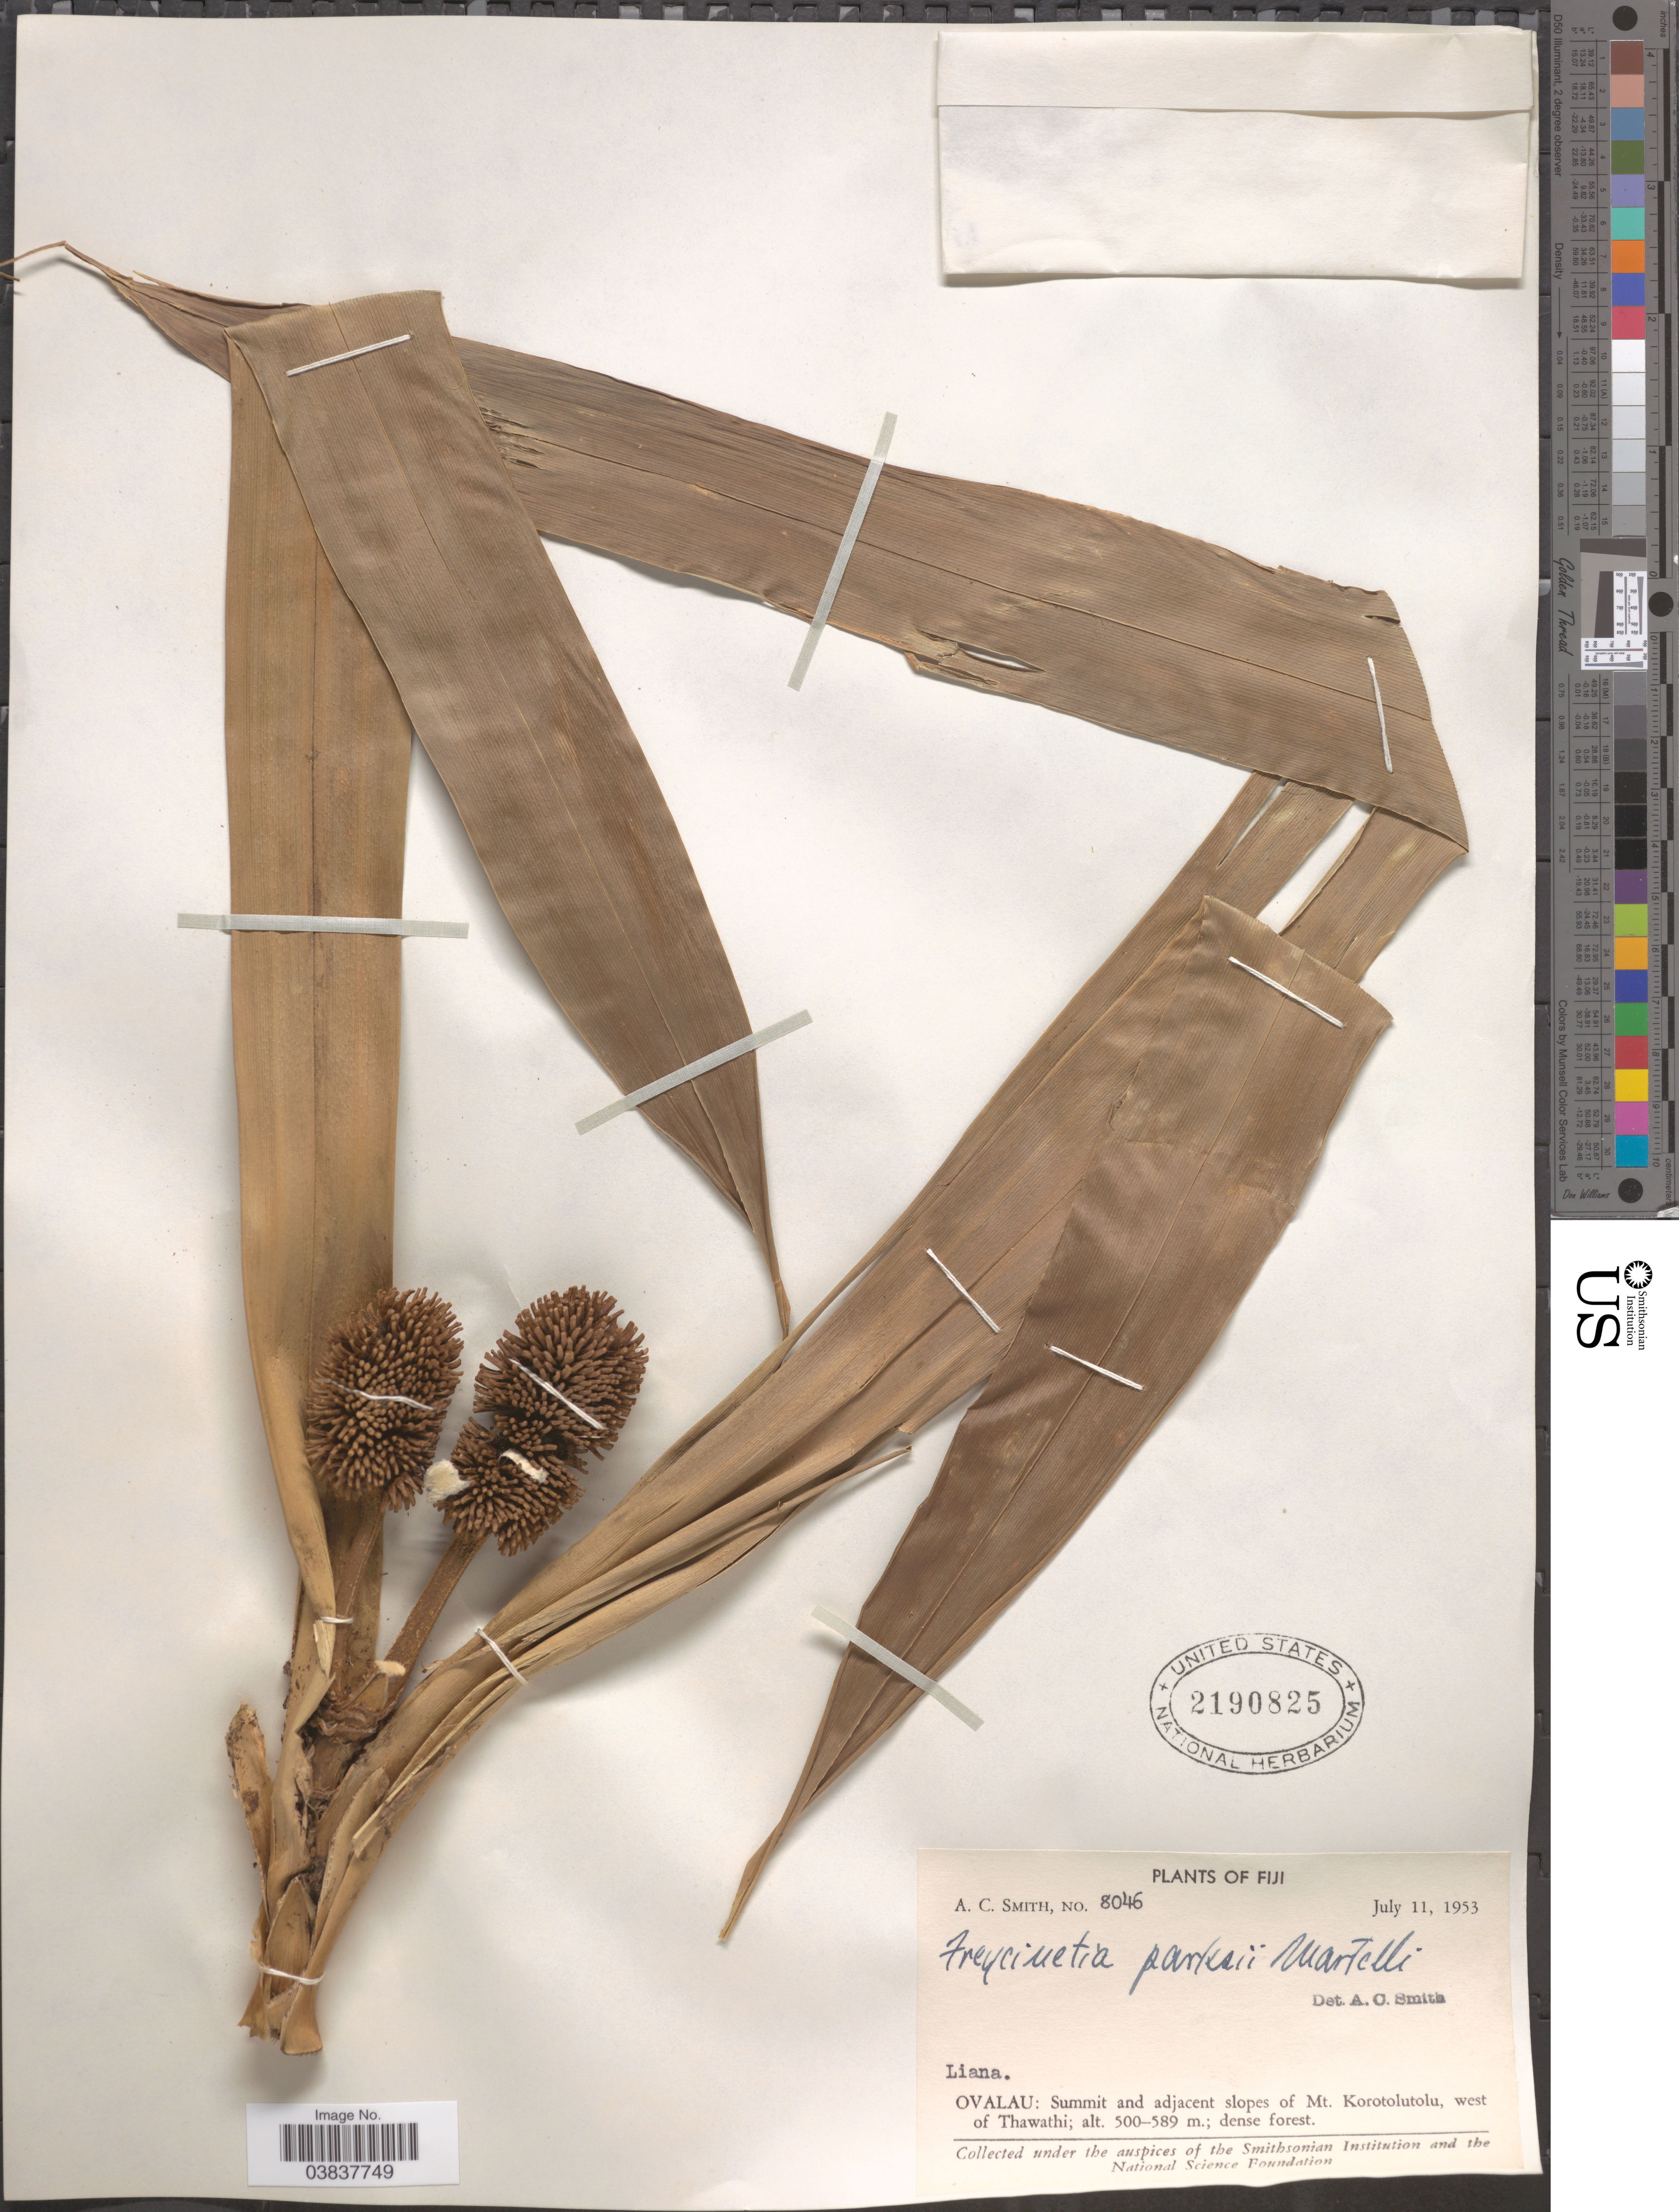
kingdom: Plantae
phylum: Tracheophyta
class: Liliopsida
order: Pandanales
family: Pandanaceae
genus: Freycinetia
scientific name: Freycinetia parksii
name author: Martelli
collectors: A. C. Smith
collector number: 8046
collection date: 1953-07-11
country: Fiji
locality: Ovalau: Summit and adjacent slopes of Mt. Korotolutolu, west of Thawathi.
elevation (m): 500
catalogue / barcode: US 2190825